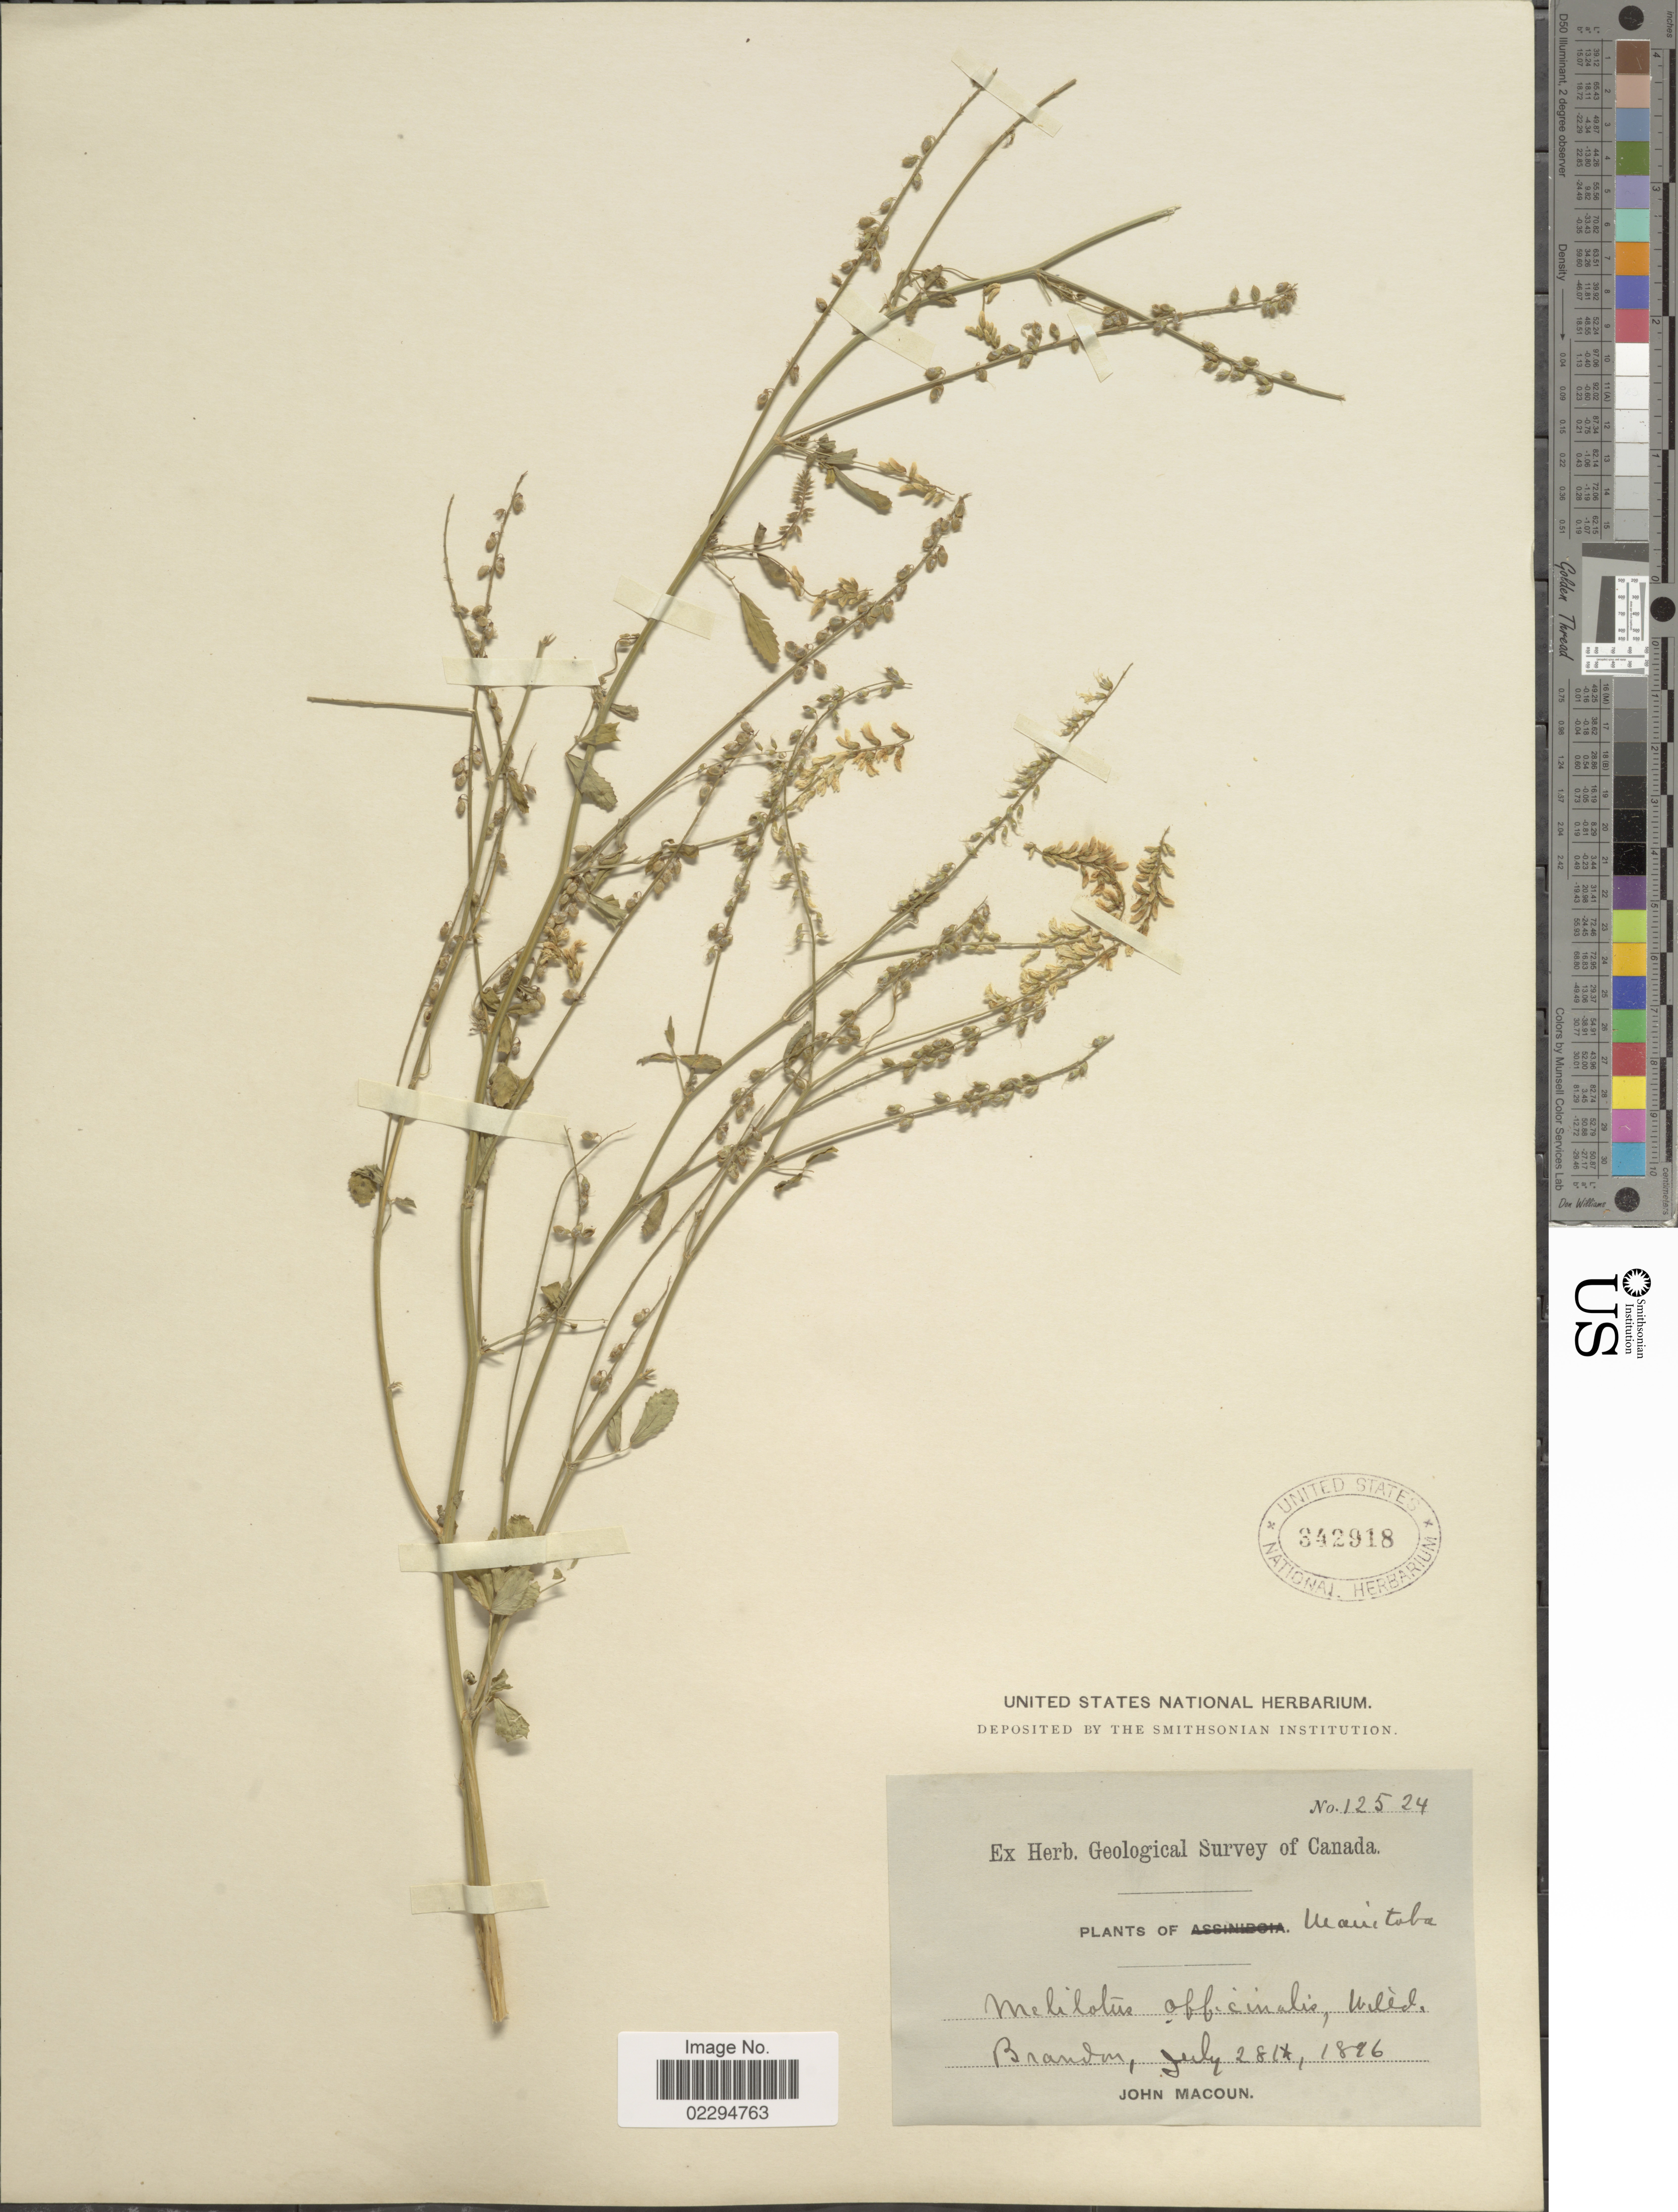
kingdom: Plantae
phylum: Tracheophyta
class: Magnoliopsida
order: Fabales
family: Fabaceae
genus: Melilotus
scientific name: Melilotus officinalis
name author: (L.) Lam.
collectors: J. Macoun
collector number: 12524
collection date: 1896-07-28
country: Canada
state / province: Manitoba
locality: Brandon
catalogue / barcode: US 342918